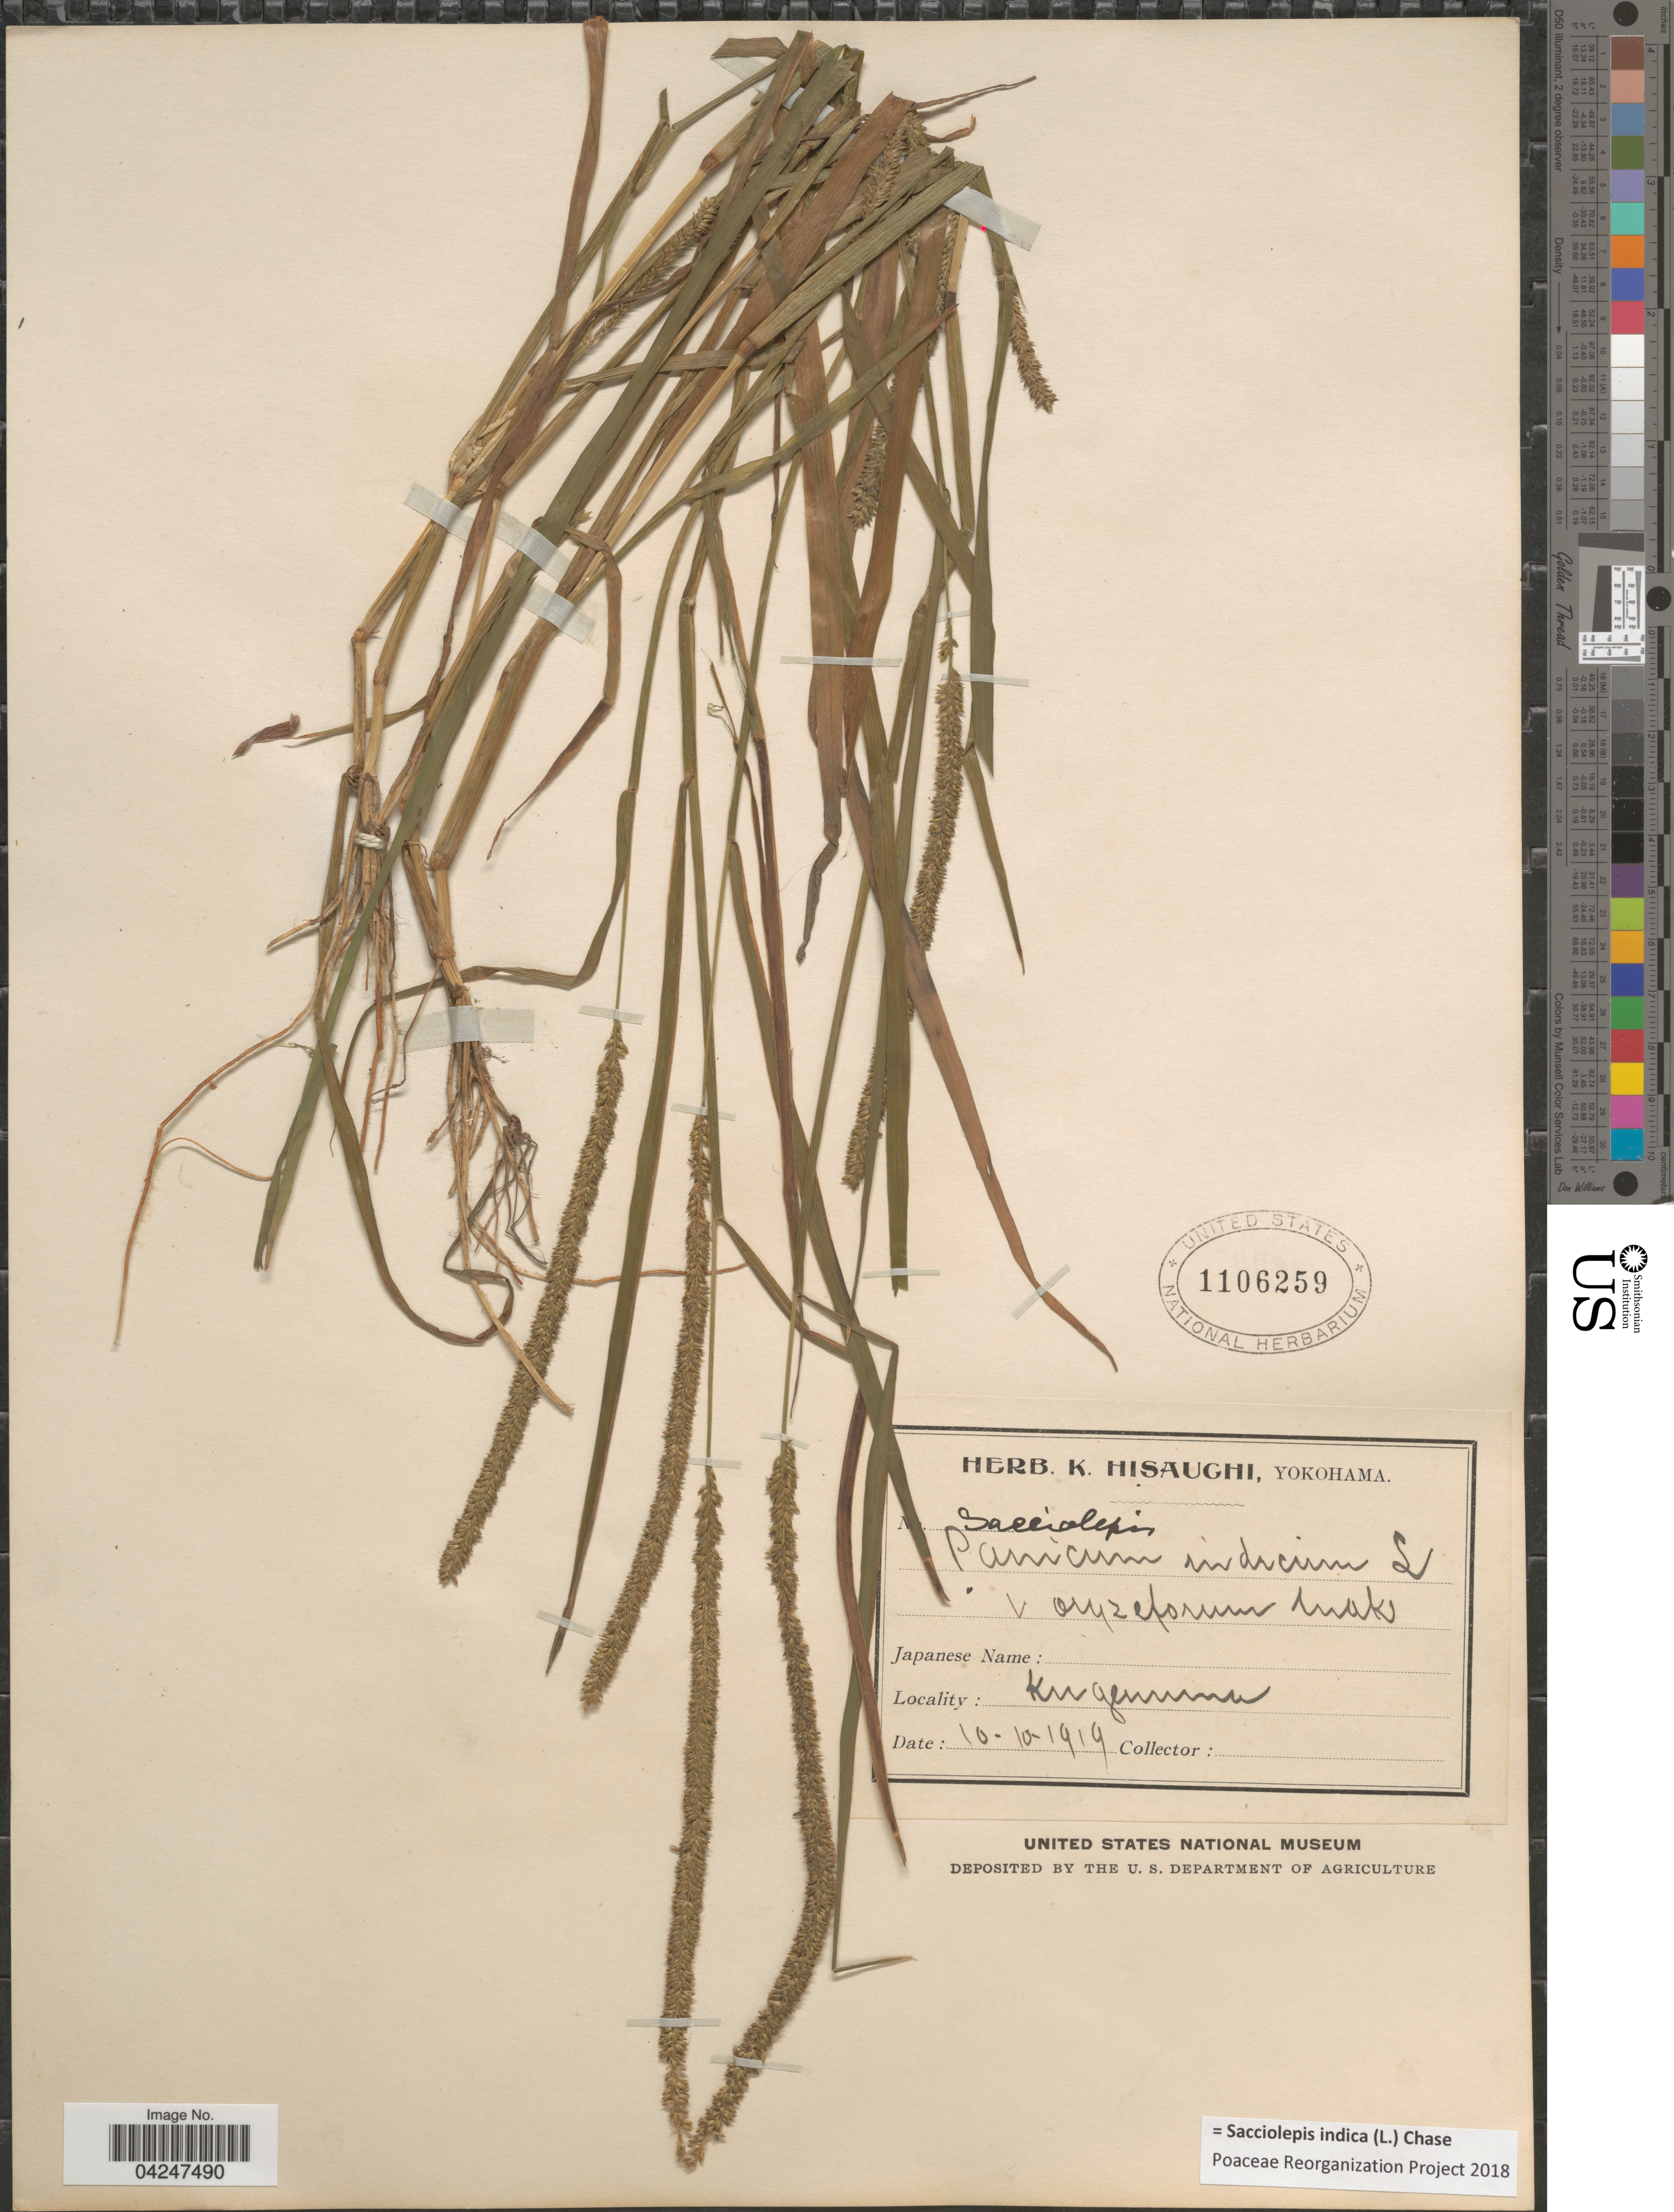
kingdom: Plantae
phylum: Tracheophyta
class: Liliopsida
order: Poales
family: Poaceae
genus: Sacciolepis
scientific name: Sacciolepis indica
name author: (L.) Chase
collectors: ex herb. Hisaughi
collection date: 1919-10-10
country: Japan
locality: Kugenuma.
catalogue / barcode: US 1106259